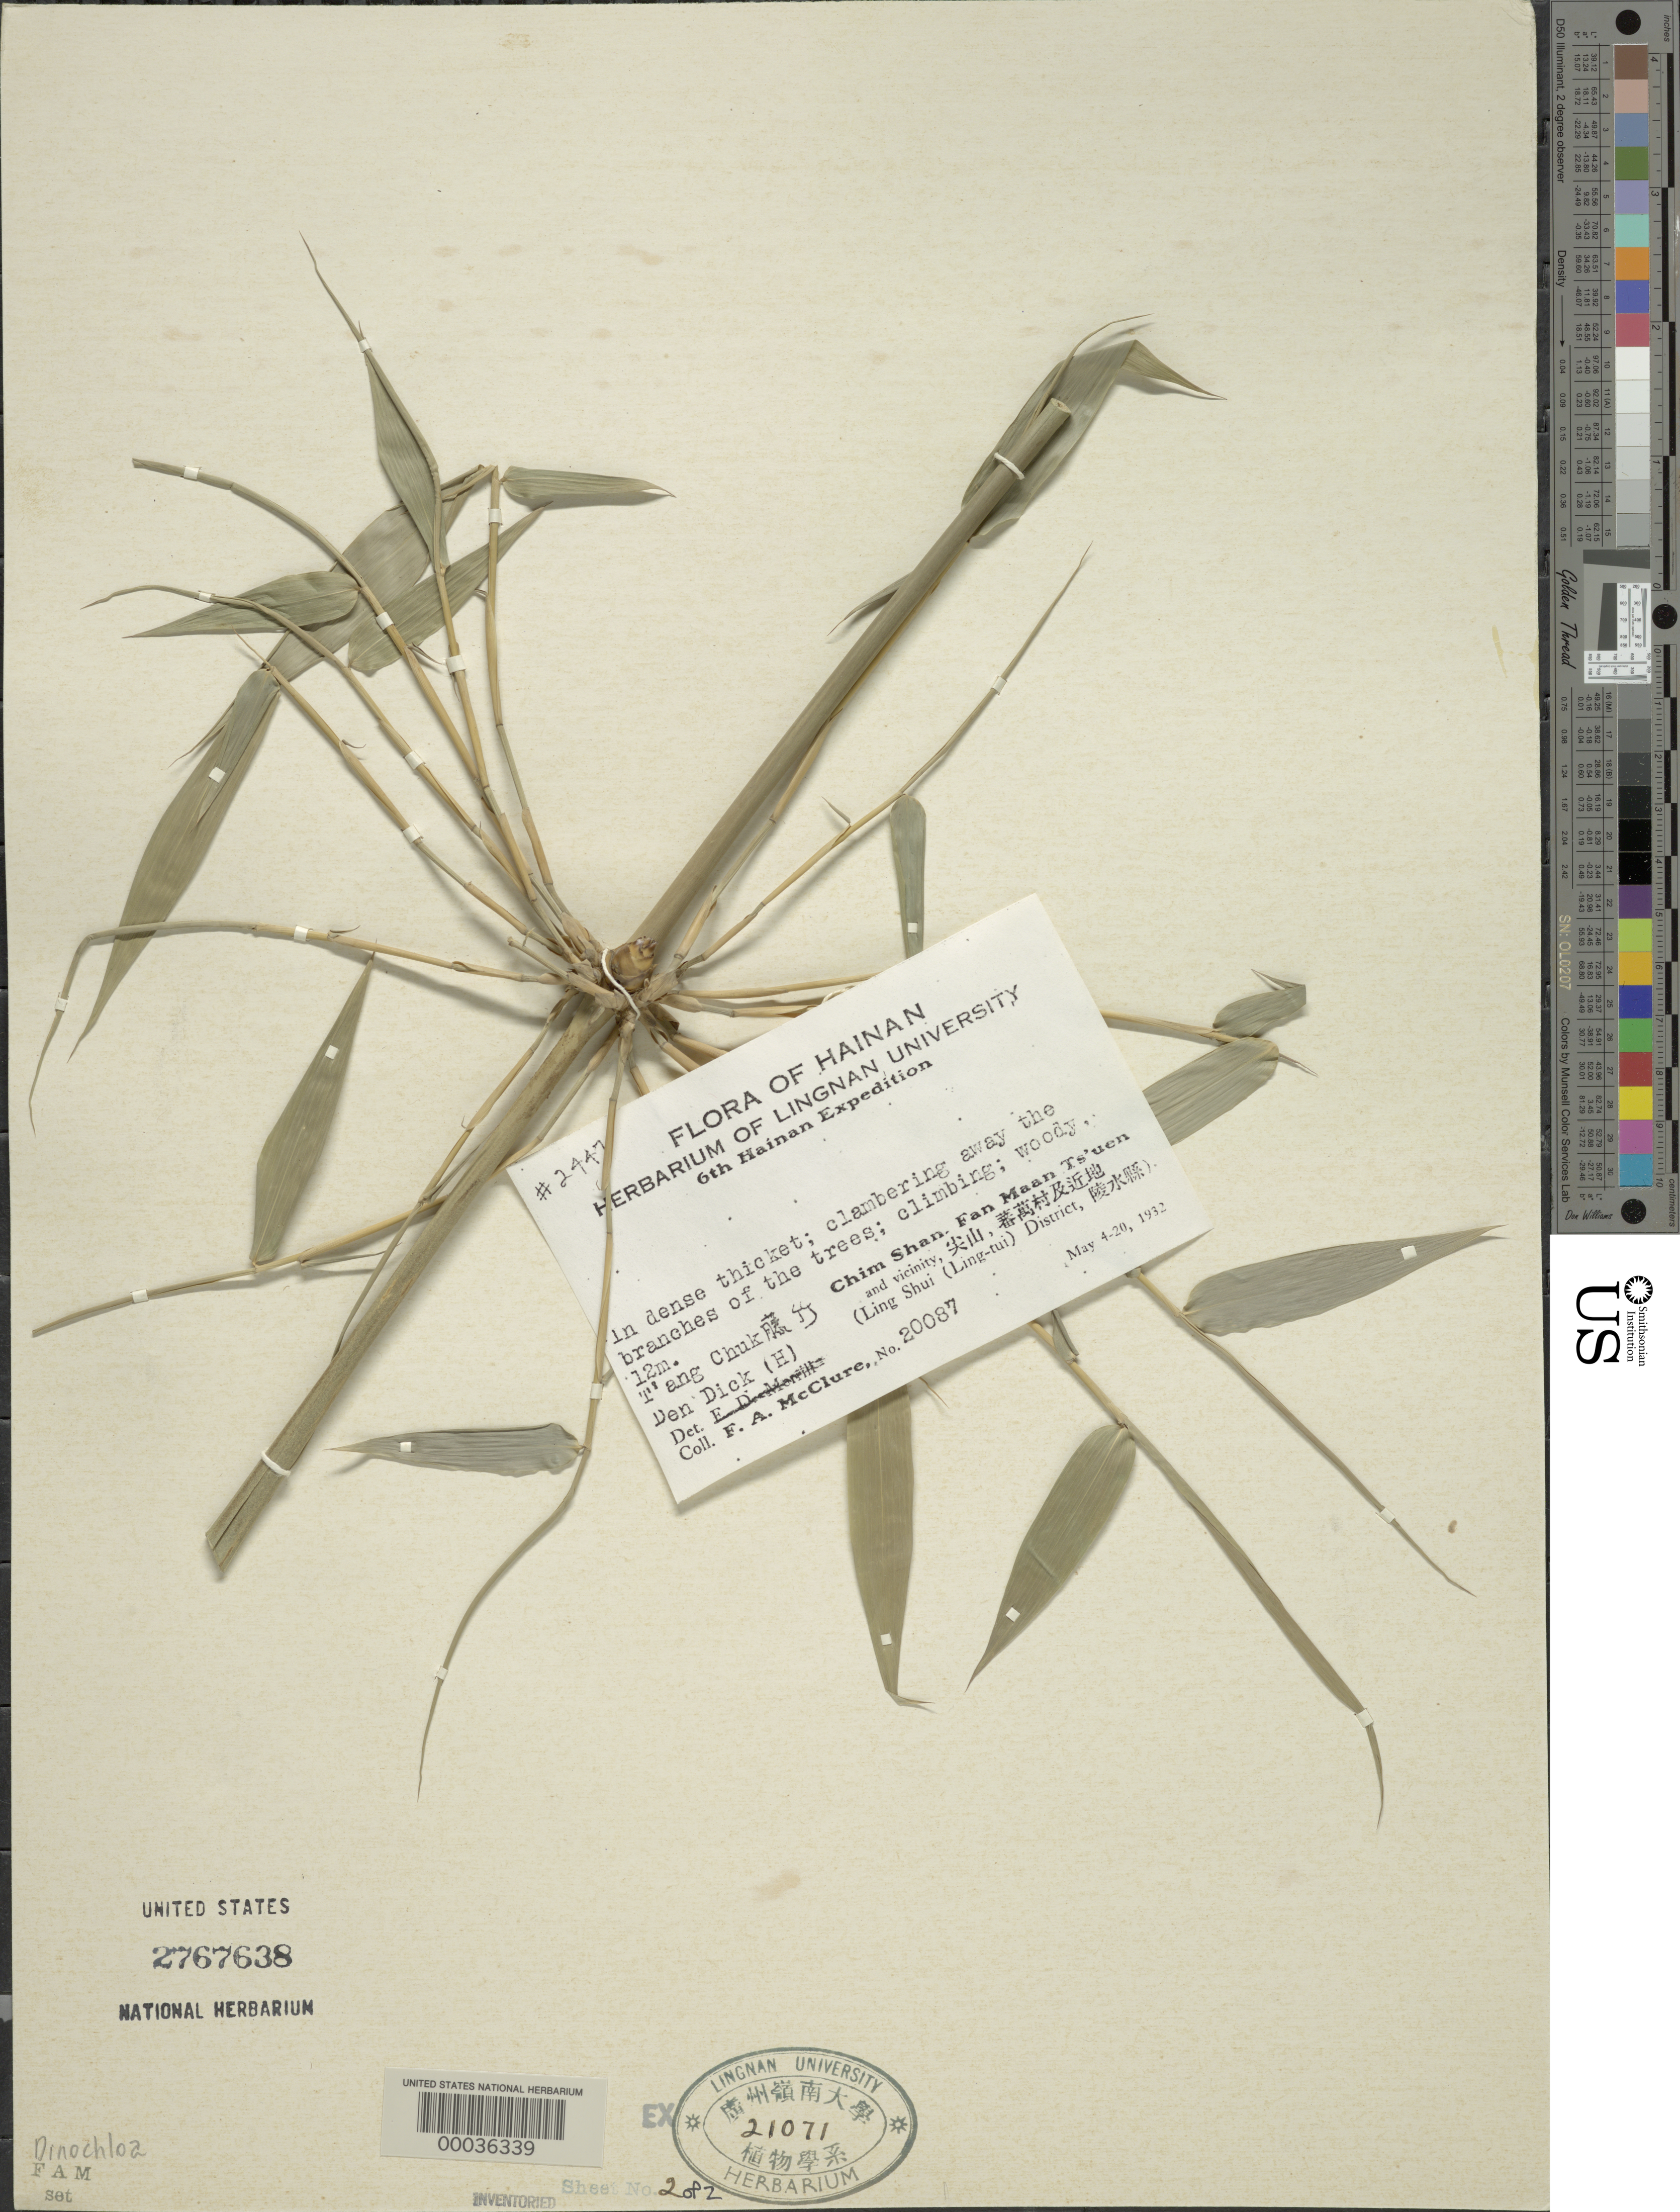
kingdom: Plantae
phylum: Tracheophyta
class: Liliopsida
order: Poales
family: Poaceae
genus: Dinochloa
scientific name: Dinochloa sp.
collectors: F. A. McClure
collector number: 20087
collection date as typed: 04 May 1932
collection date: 1932-05-04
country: China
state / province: Hainan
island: Hainan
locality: Ling shui, chim shan, fan maan ts'uen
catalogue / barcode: US 2767638